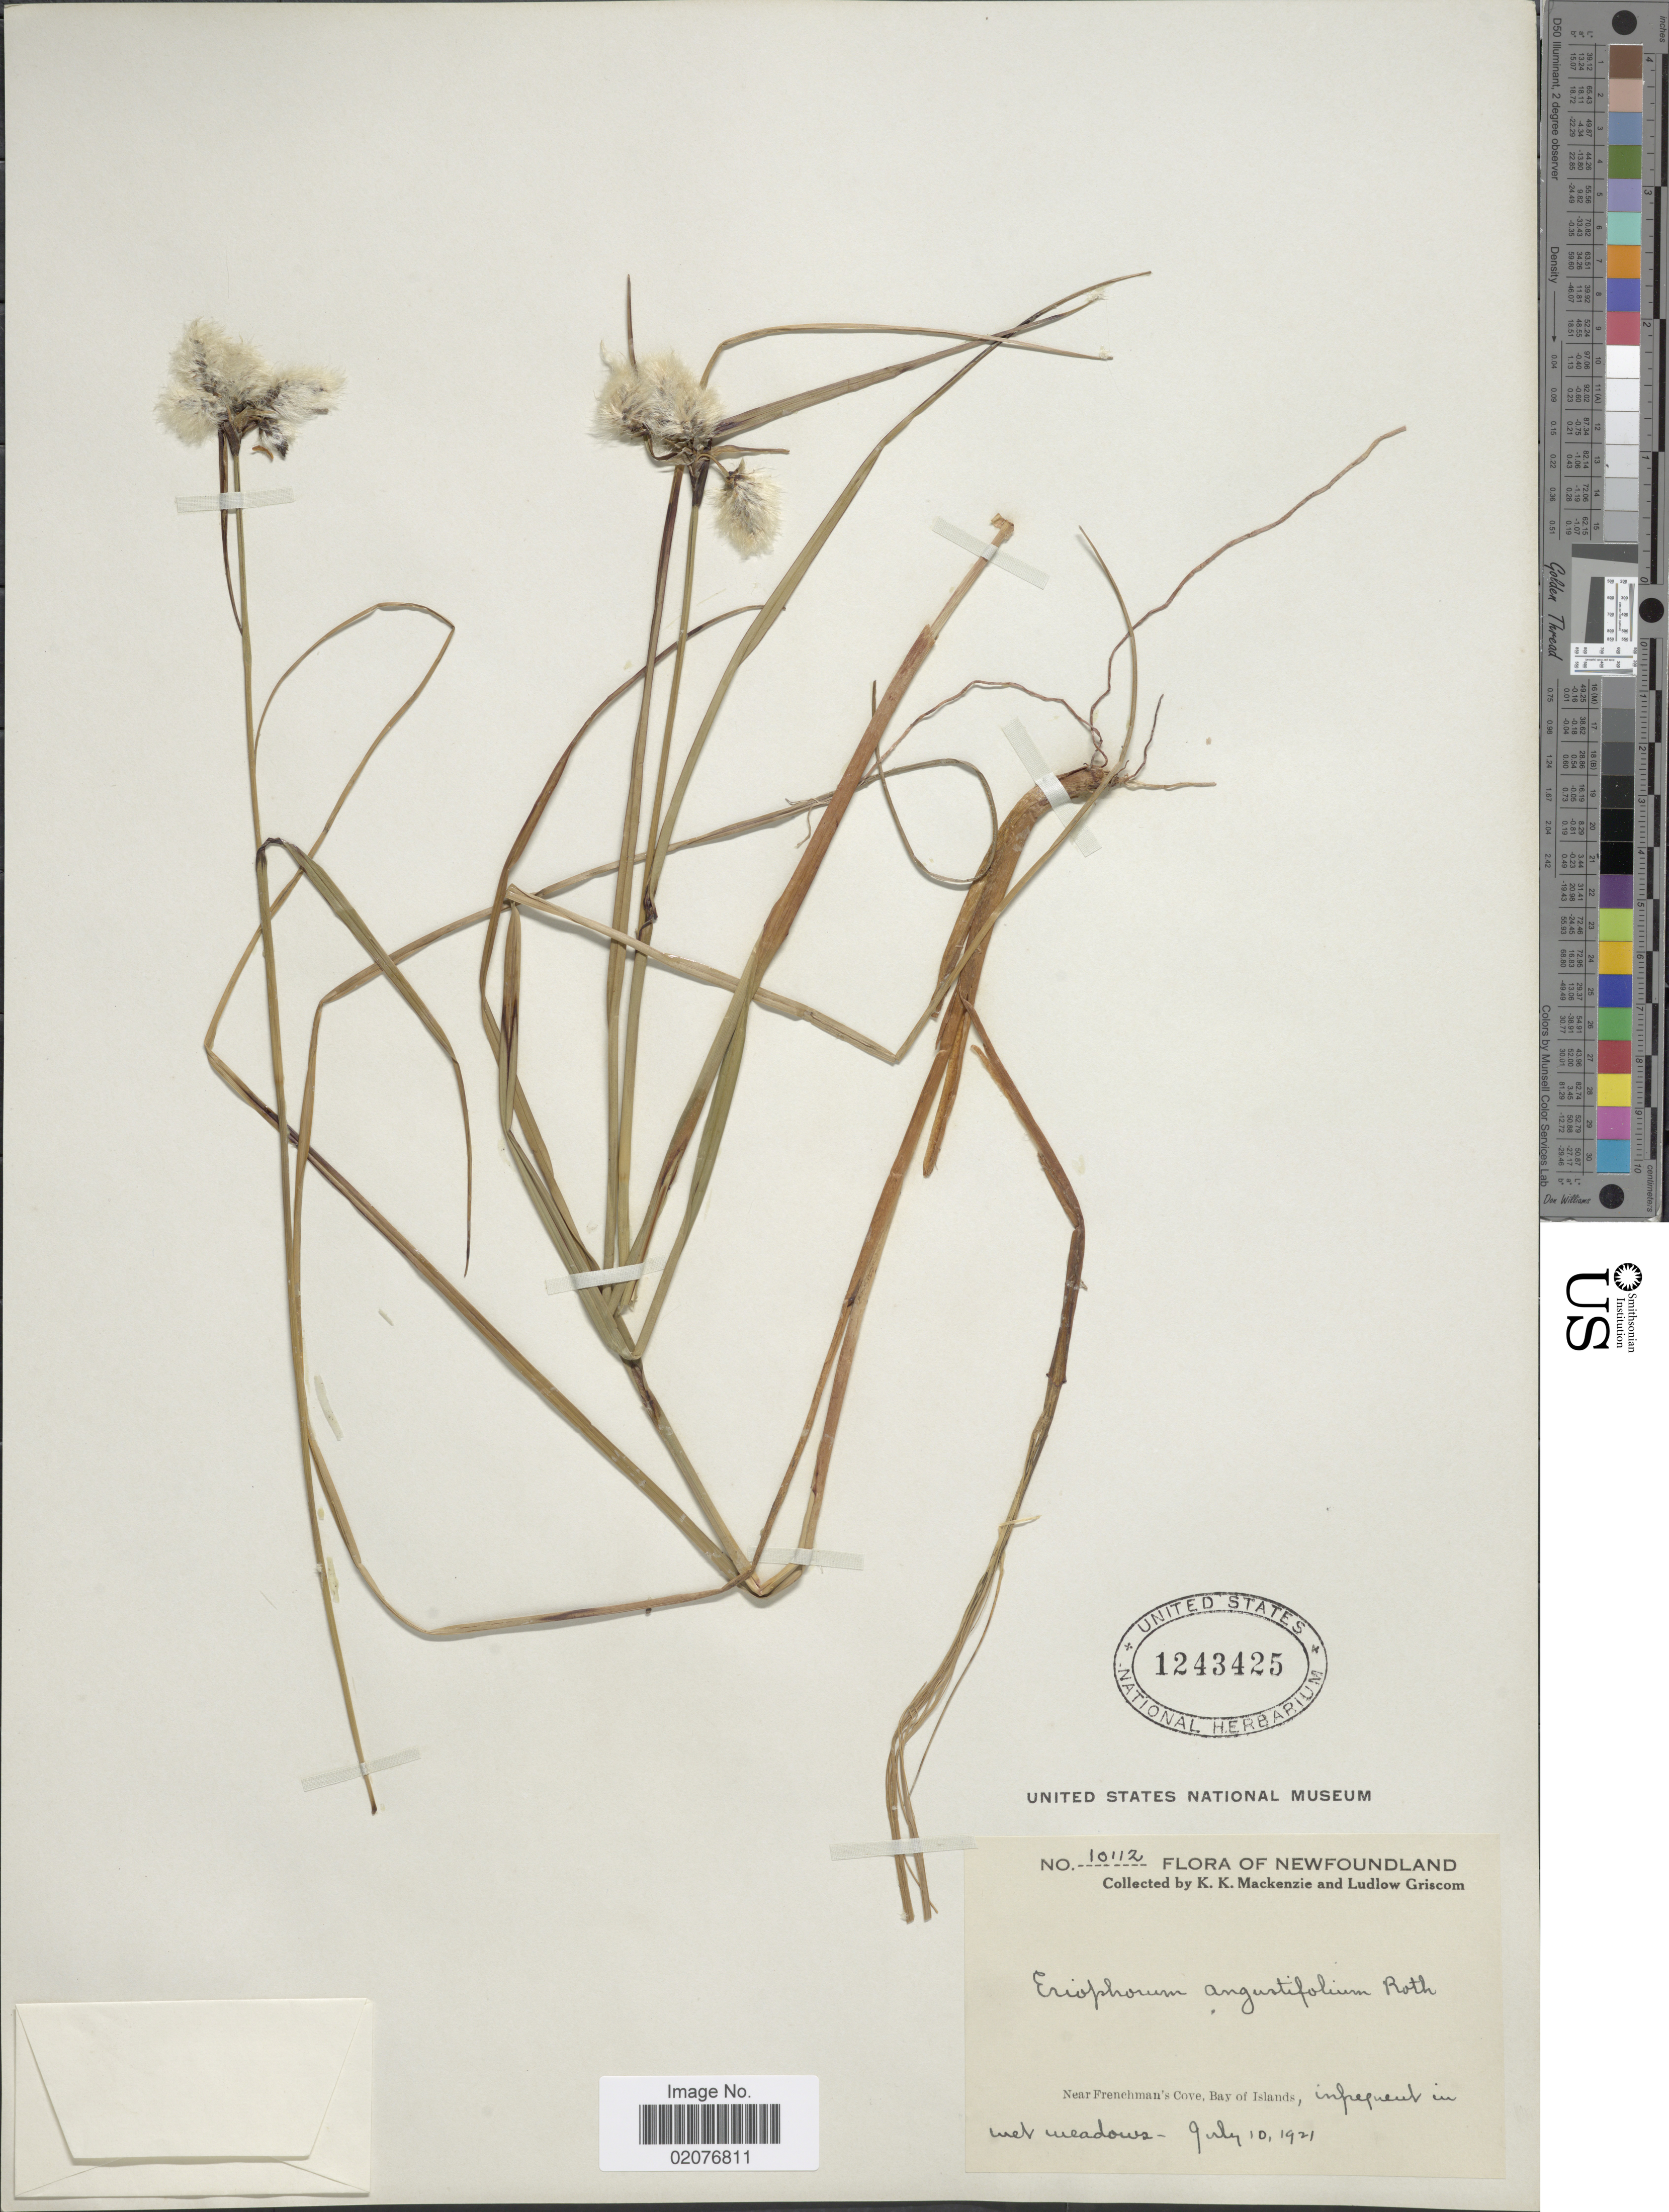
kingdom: Plantae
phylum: Tracheophyta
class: Liliopsida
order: Poales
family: Cyperaceae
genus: Eriophorum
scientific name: Eriophorum angustifolium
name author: Honck.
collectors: K. K. Mackenzie & L. Griscom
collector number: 10112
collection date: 1921-07-10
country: Canada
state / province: Newfoundland and Labrador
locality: Near Frenchman's Cove, Bay of Islands, infrequent in wet meadows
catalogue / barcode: US 1243425